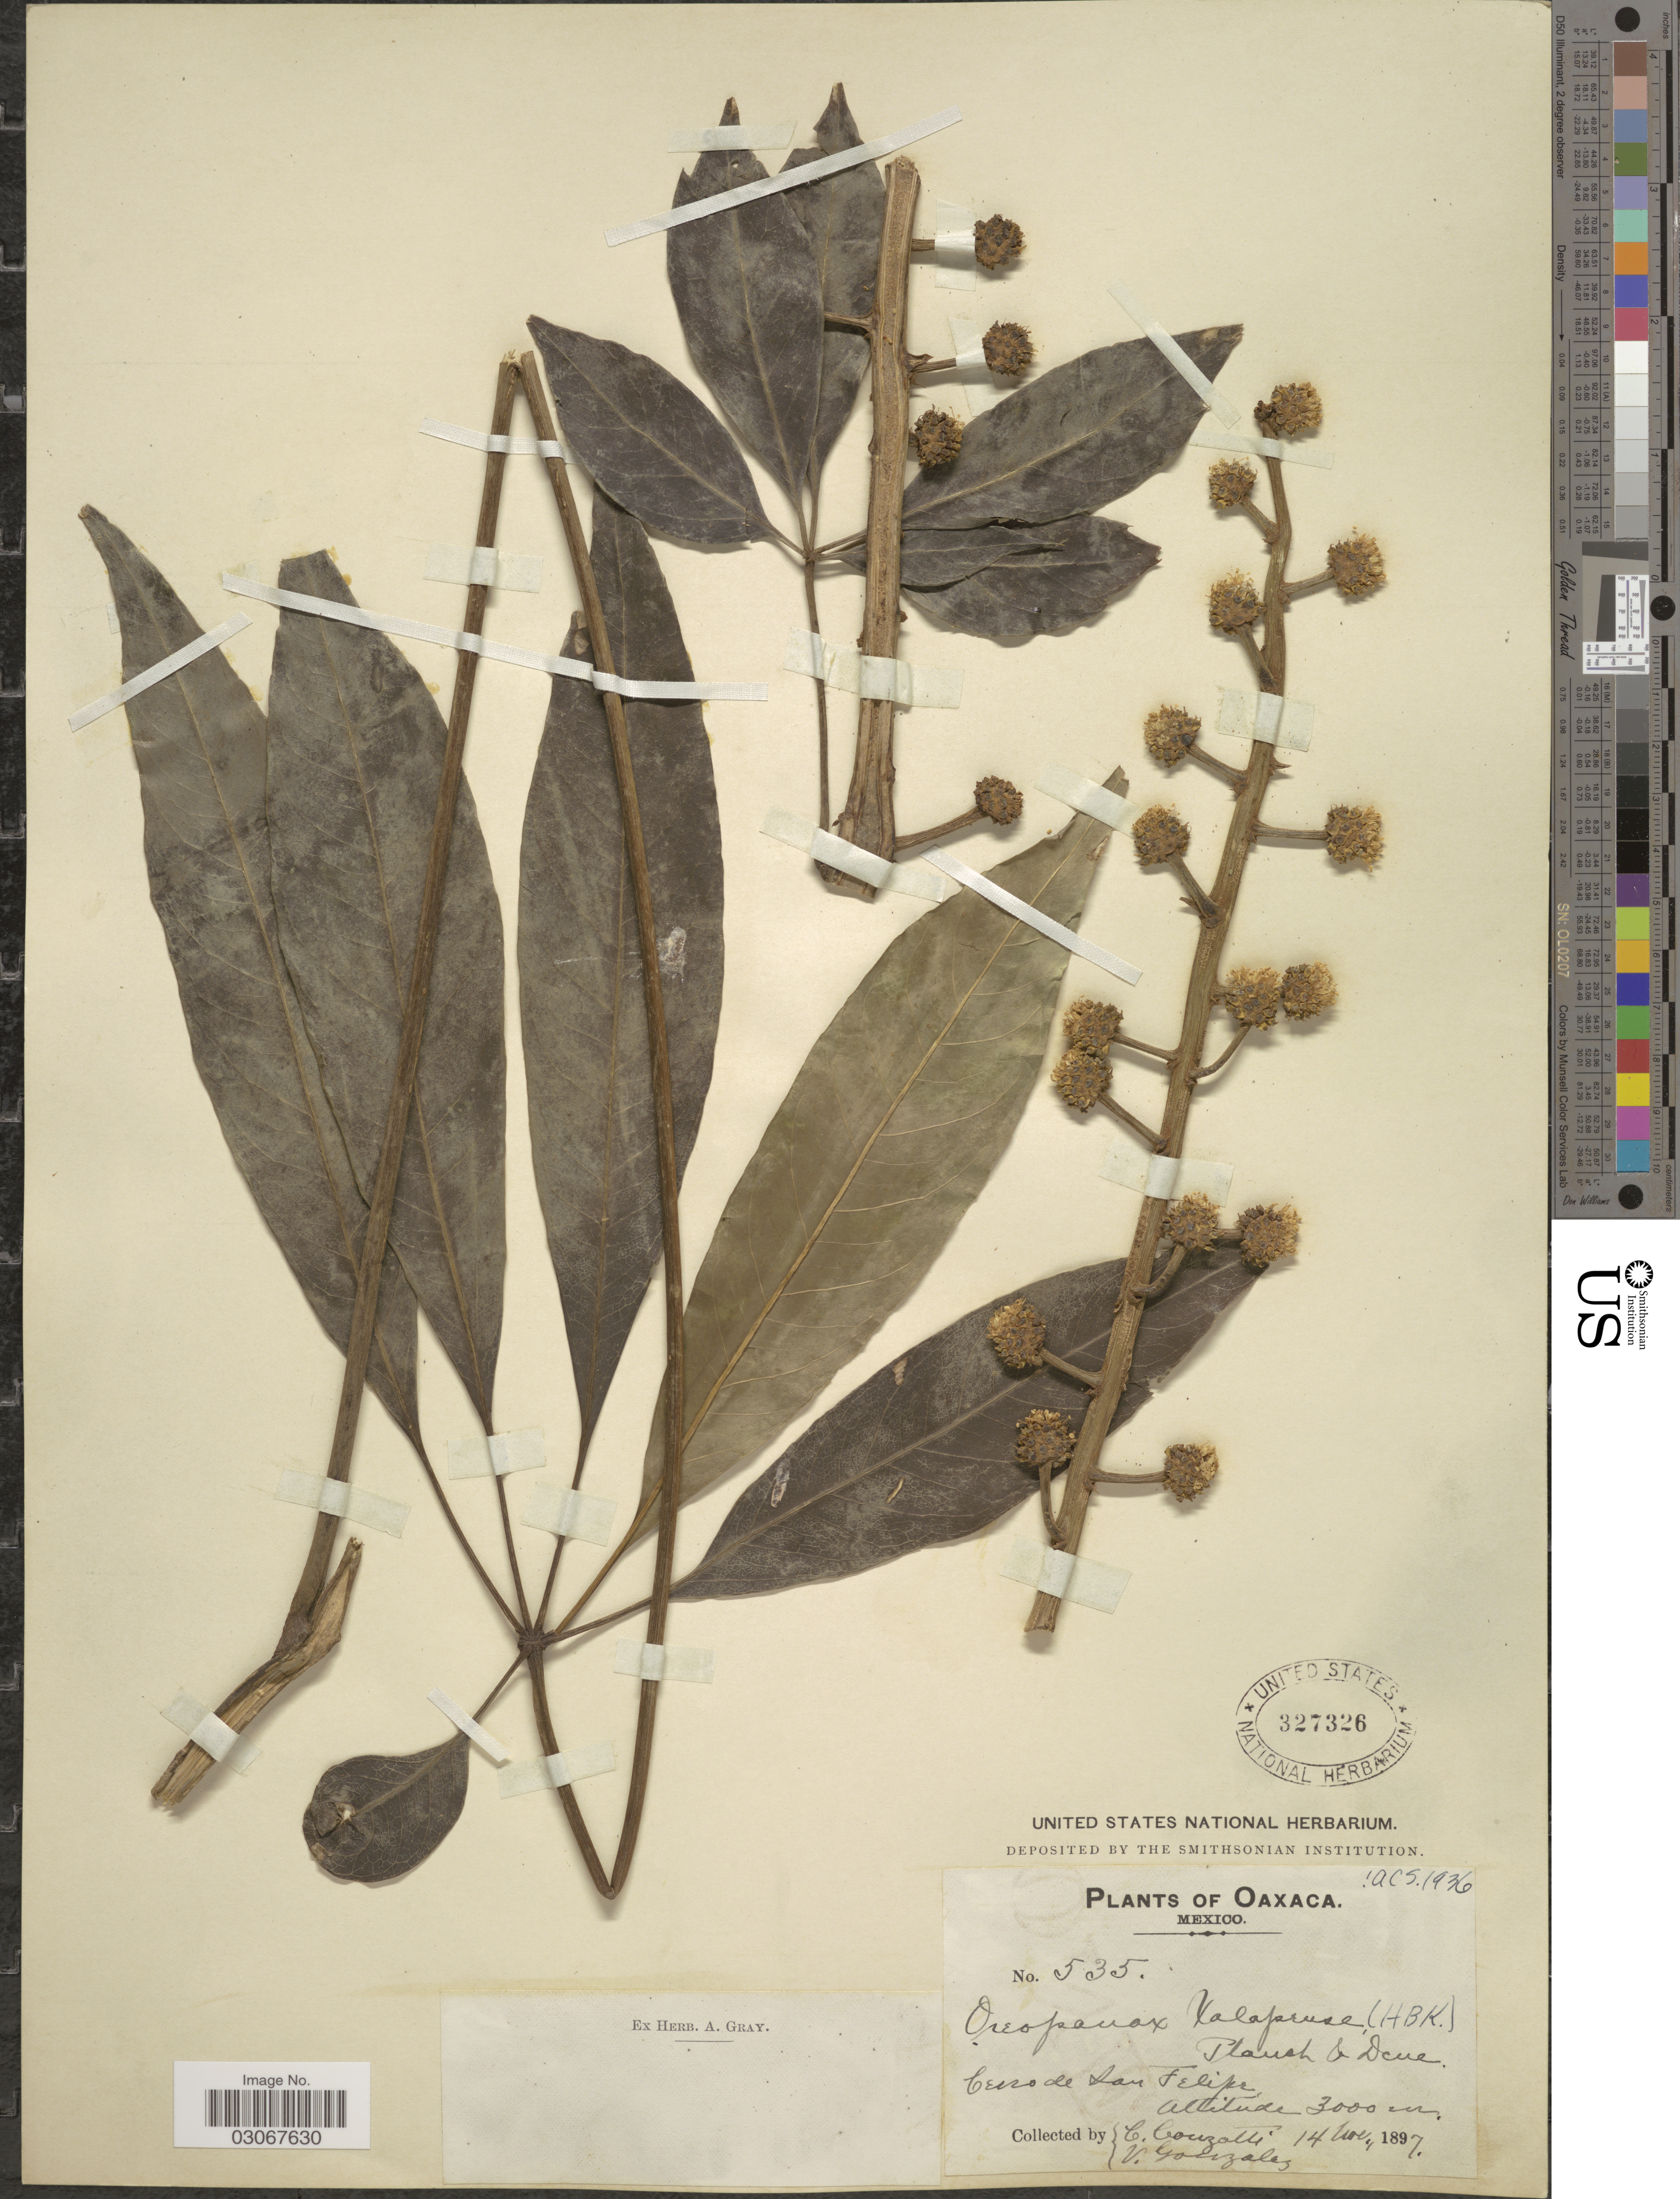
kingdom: Plantae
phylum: Tracheophyta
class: Magnoliopsida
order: Apiales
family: Araliaceae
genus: Oreopanax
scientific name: Oreopanax xalapensis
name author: (Kunth) Decne. & Planch.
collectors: C. Conzatti & V. Gonzalez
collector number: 535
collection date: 1897-11-14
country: Mexico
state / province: Oaxaca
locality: Cerro de San Felipe.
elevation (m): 3000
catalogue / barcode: US 327326